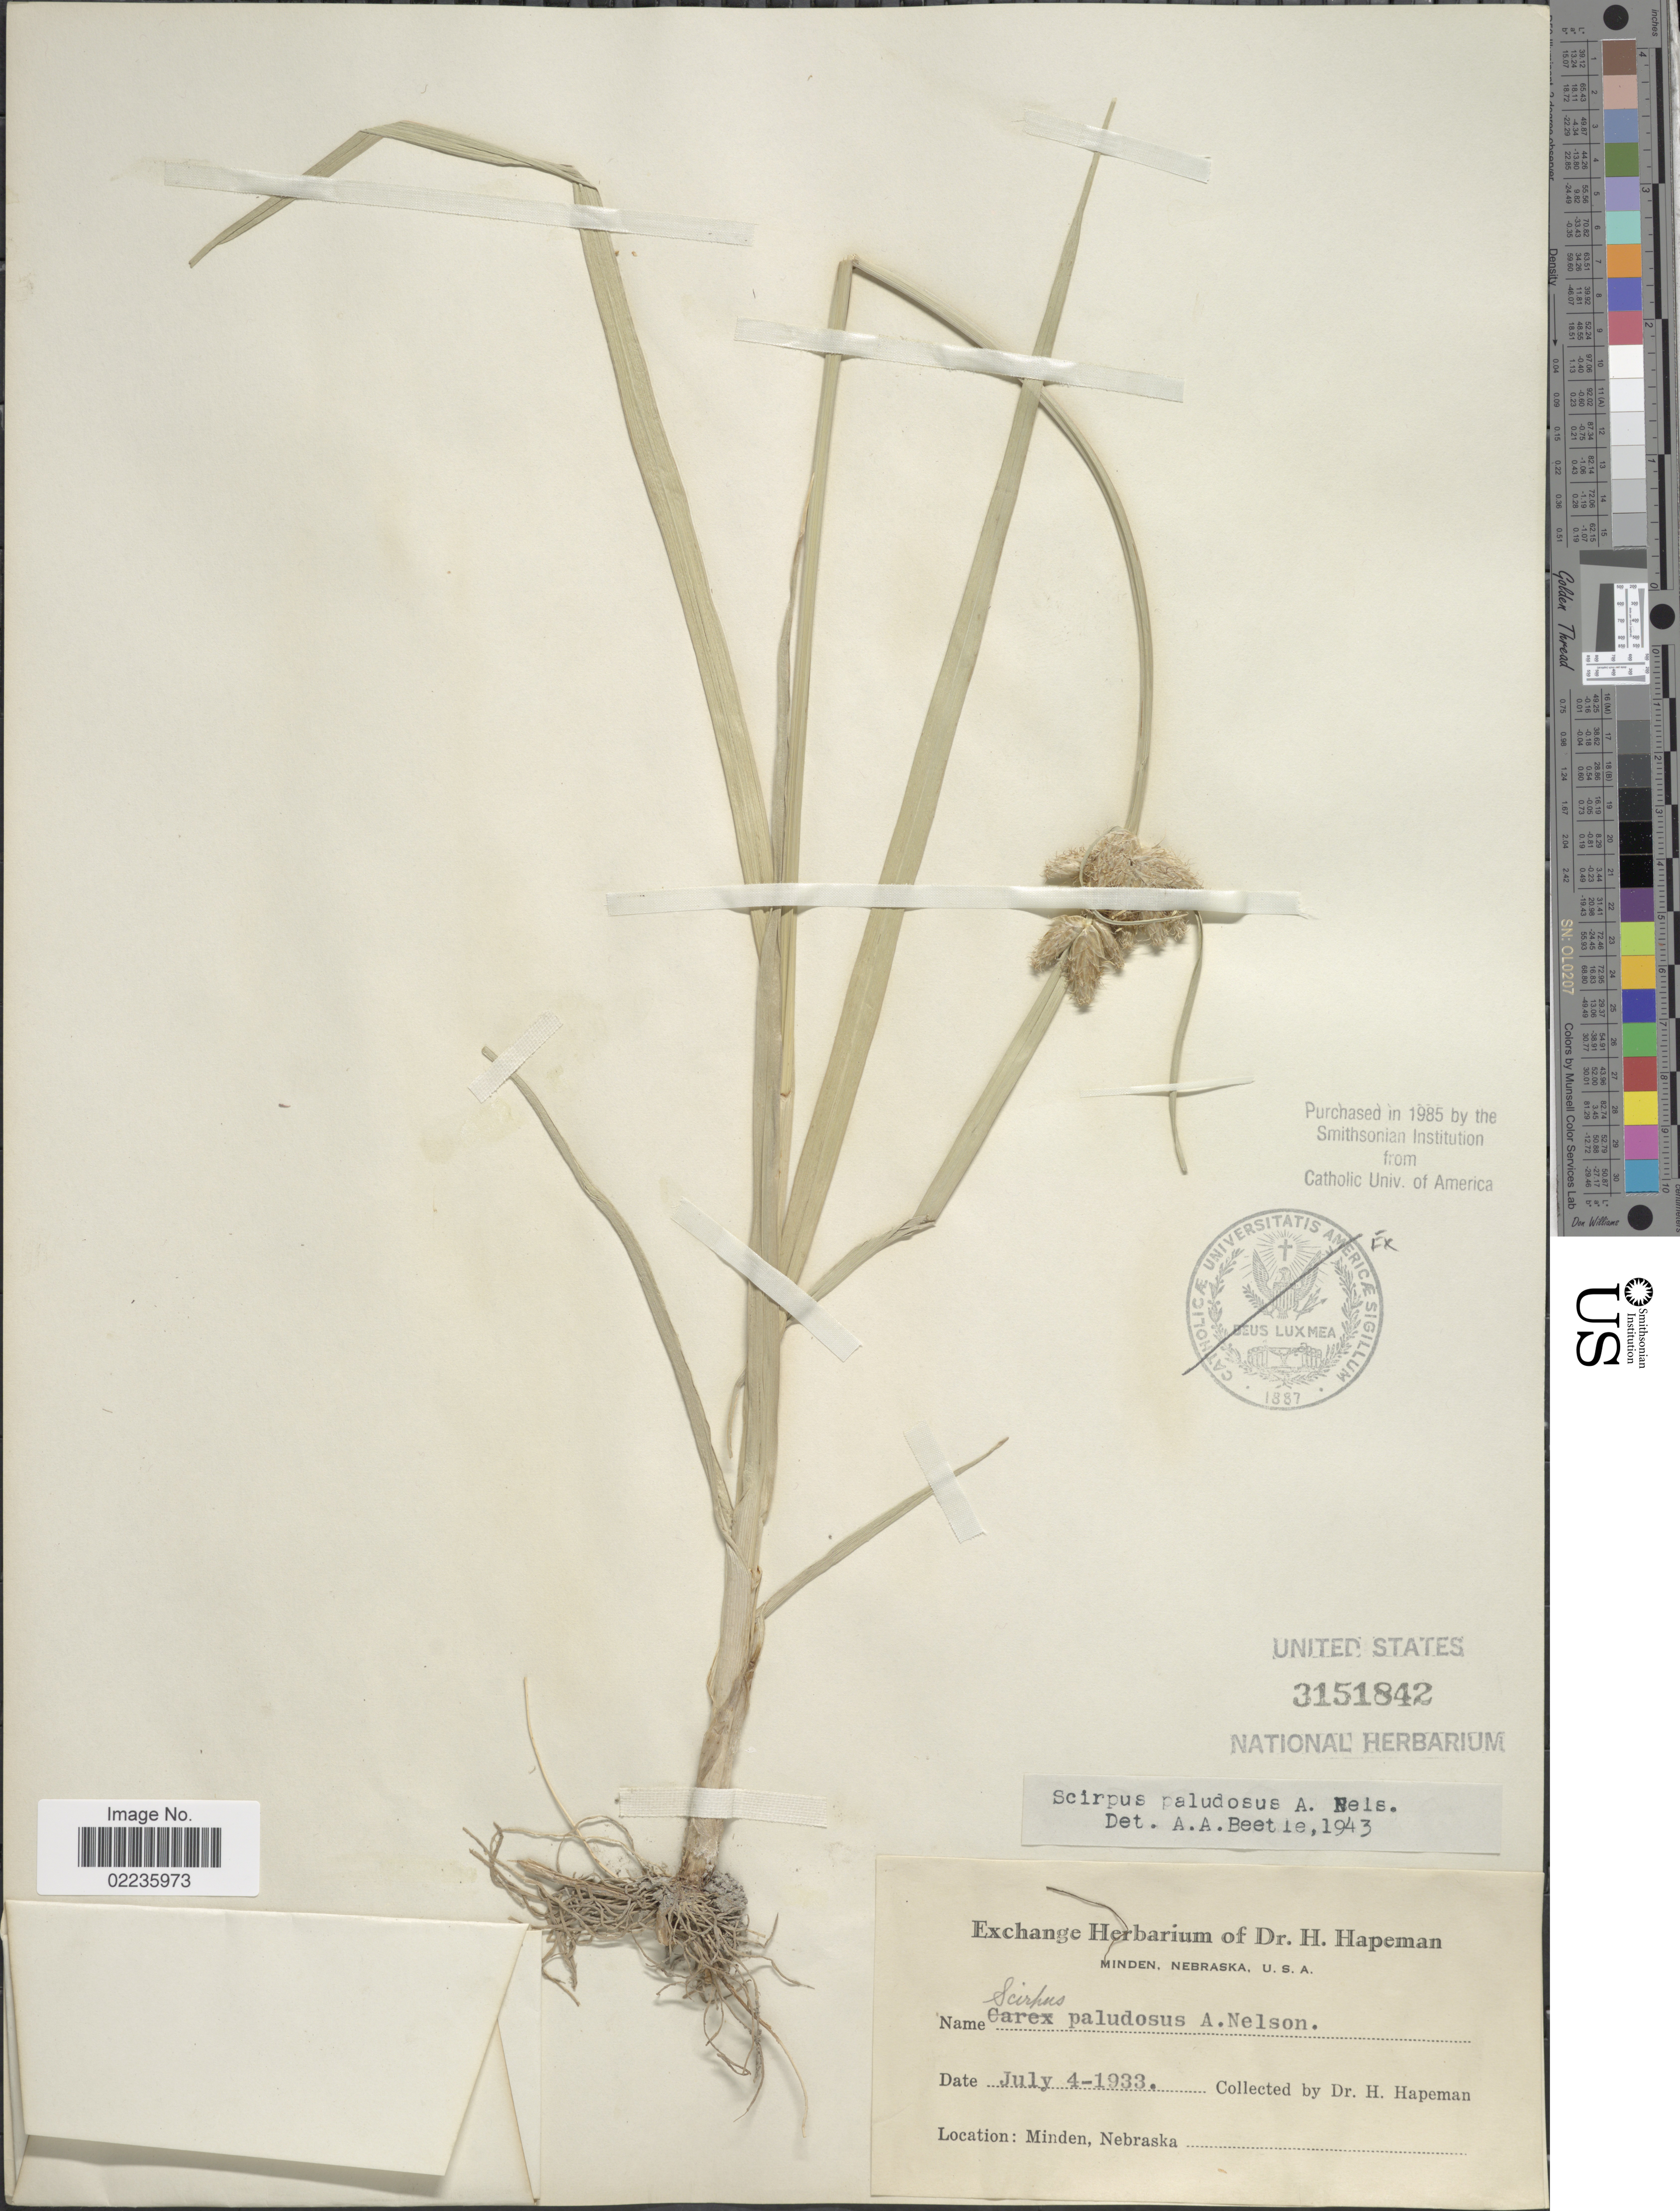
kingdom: Plantae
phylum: Tracheophyta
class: Liliopsida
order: Poales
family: Cyperaceae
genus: Bolboschoenus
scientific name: Bolboschoenus maritimus subsp. paludosus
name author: (A. Nelson) T. Koyama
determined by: Strong, M. T., (US), Smithsonian Institution - National Museum of Natural History (UNITED STATES)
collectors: H. Hapeman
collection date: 1933-07-04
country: United States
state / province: Nebraska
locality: Minden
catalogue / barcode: US 3151842